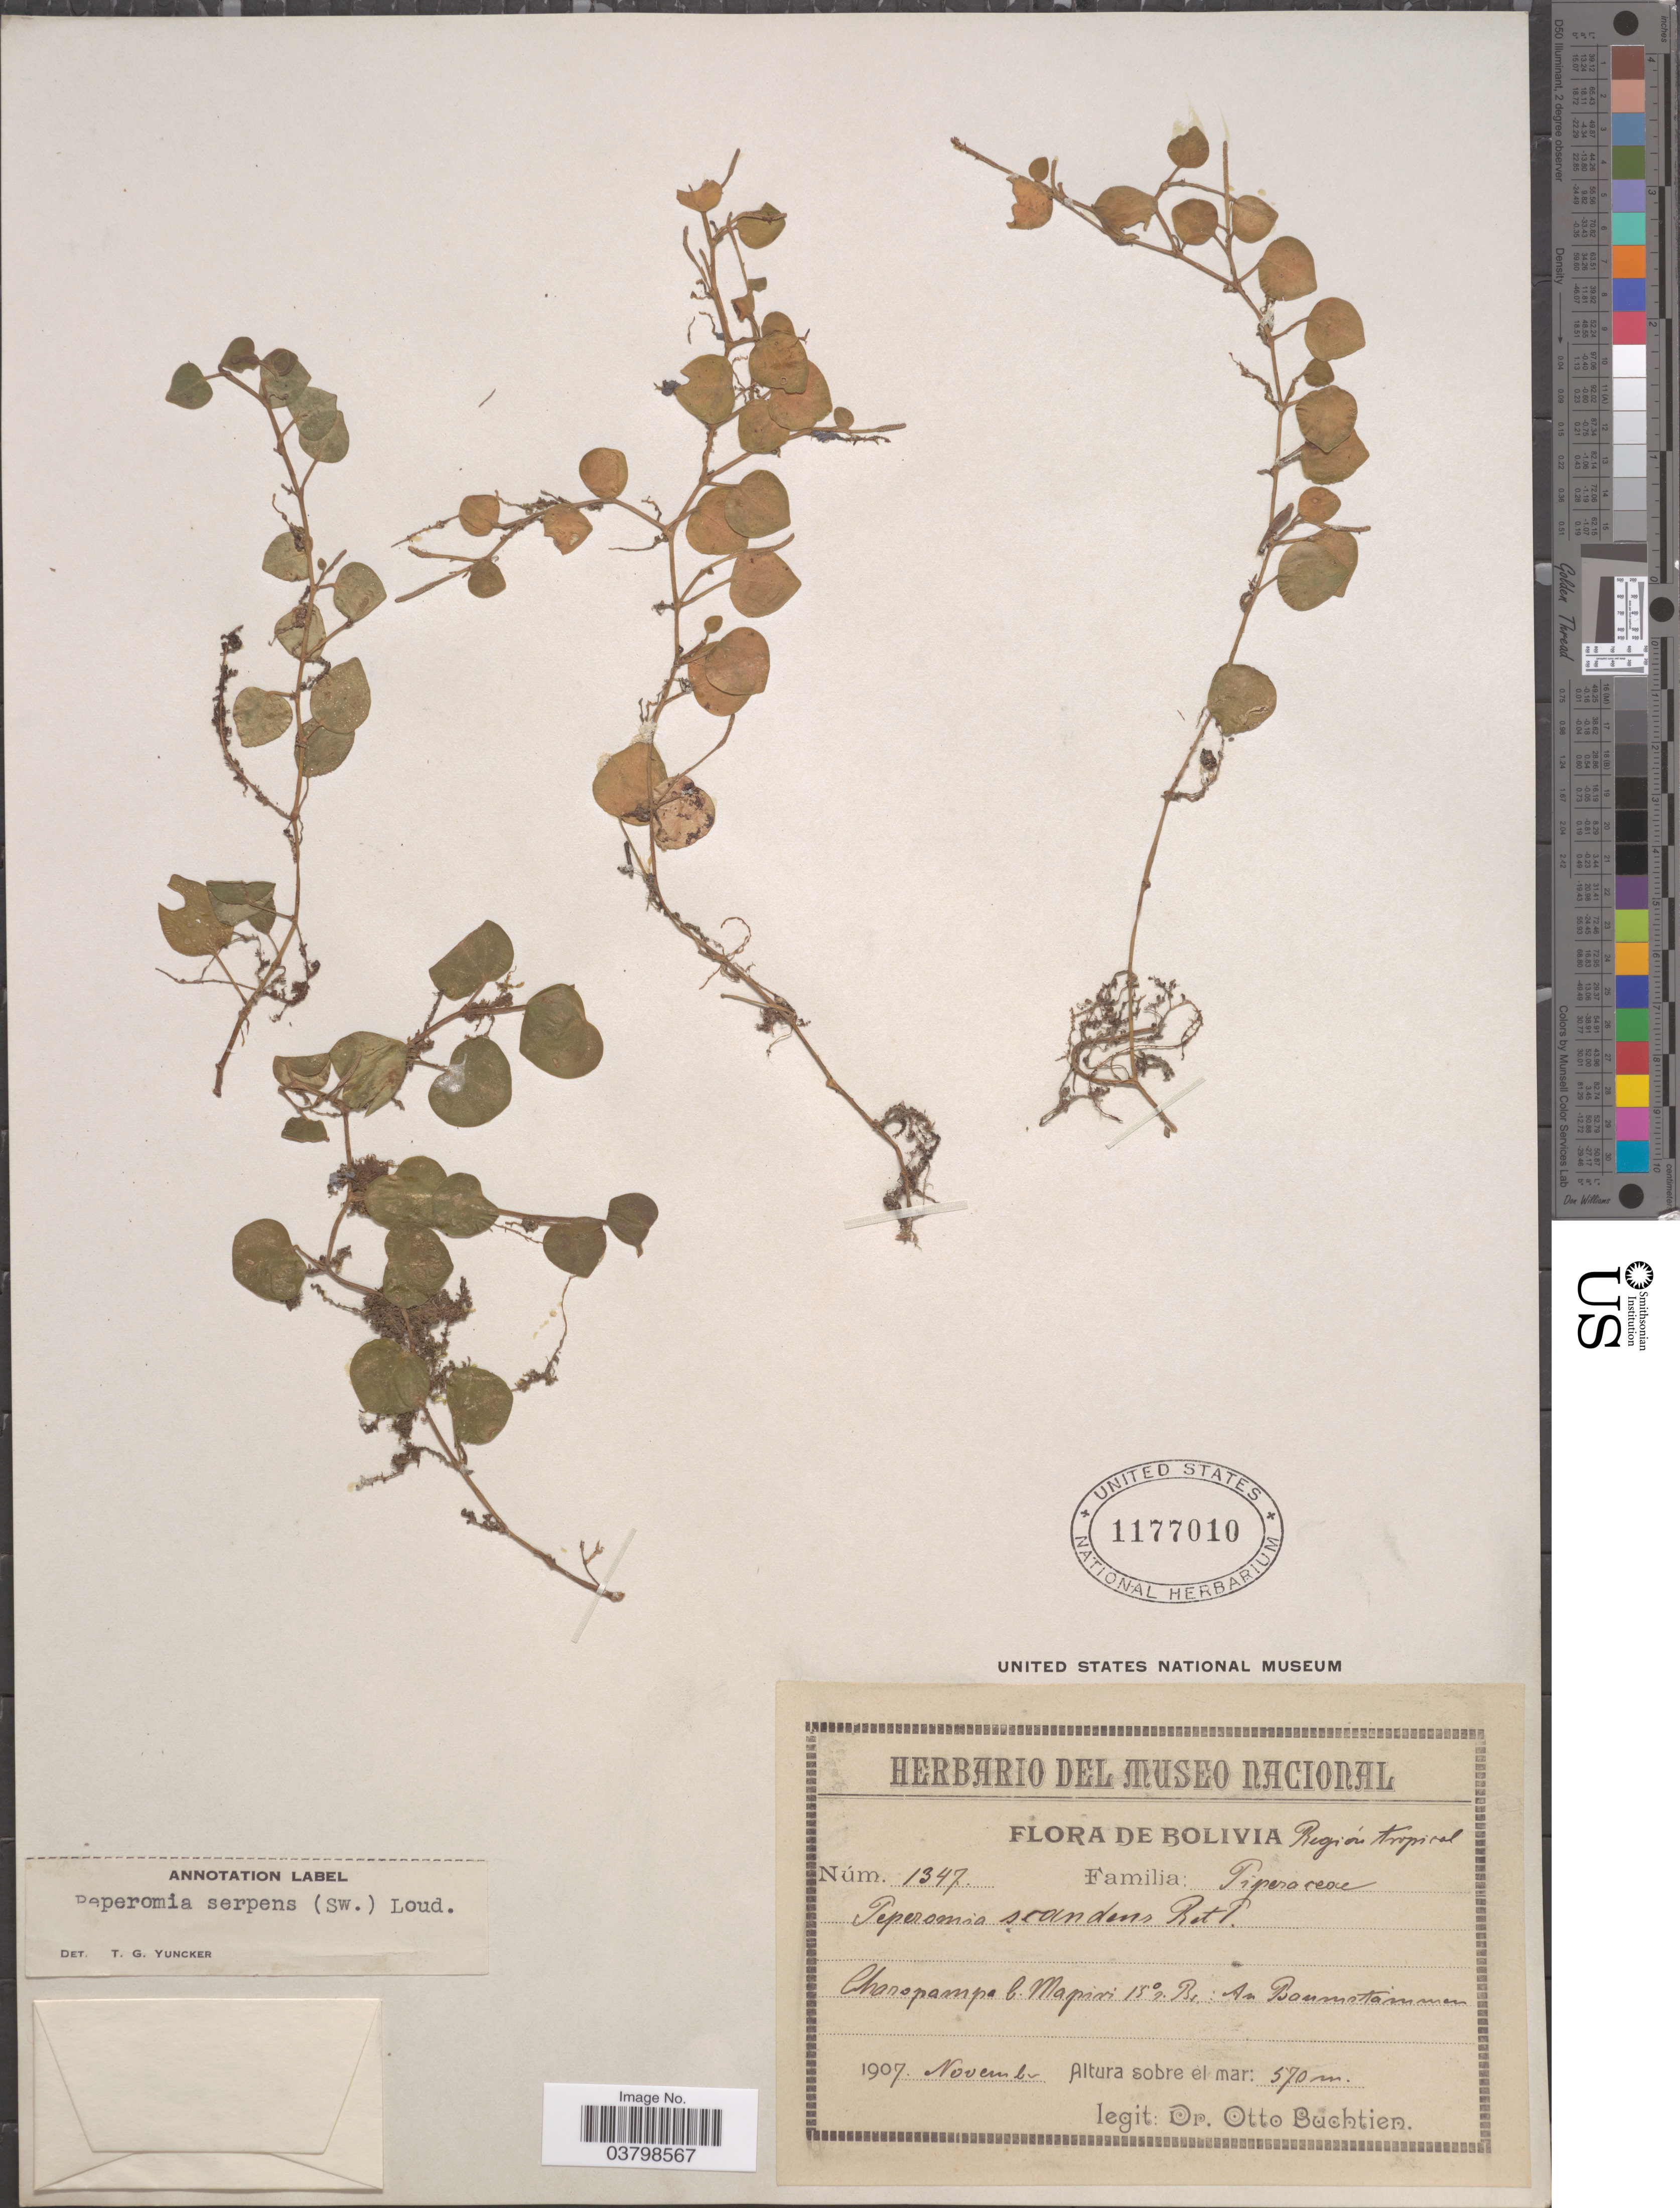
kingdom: Plantae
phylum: Tracheophyta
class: Magnoliopsida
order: Piperales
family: Piperaceae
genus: Peperomia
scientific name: Peperomia serpens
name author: (Sw.) Loudon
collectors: O. Buchtien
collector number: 1347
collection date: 1907-11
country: Bolivia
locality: Región tropical. Charopampa b. Mapiri 15° n. Br.: An Baumstainen.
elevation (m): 570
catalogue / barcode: US 1177010